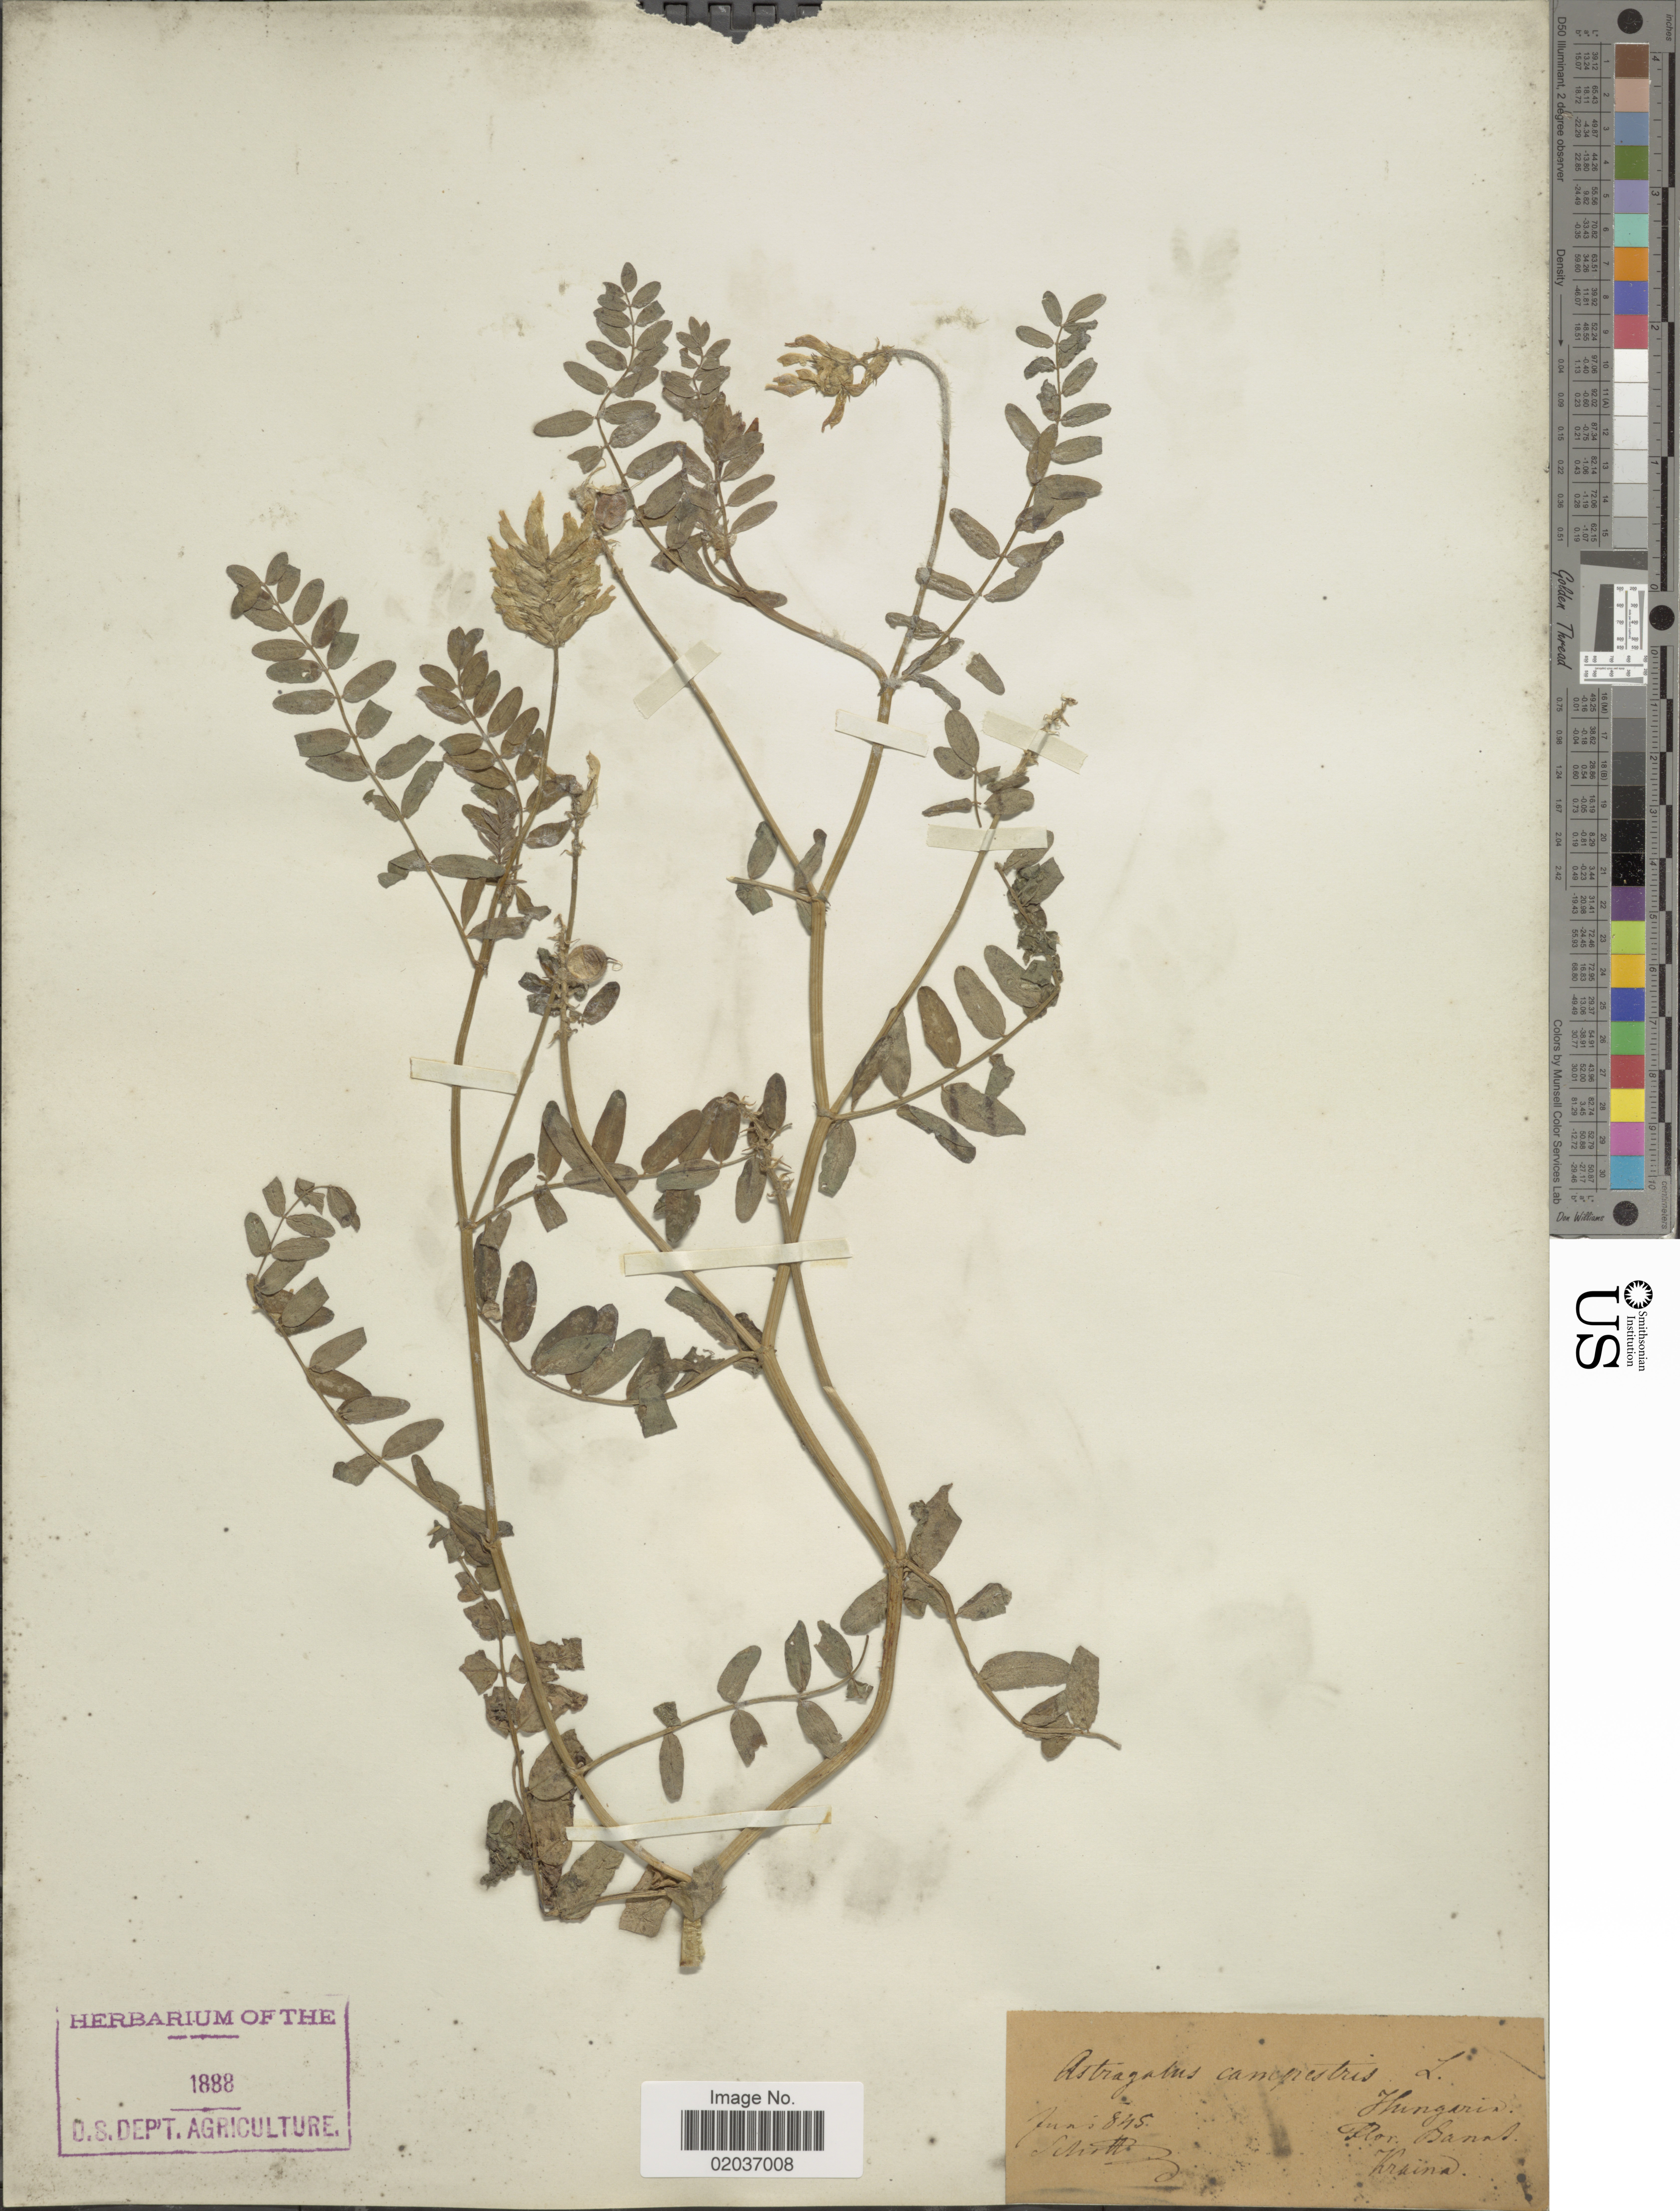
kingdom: Plantae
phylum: Tracheophyta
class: Magnoliopsida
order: Fabales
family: Fabaceae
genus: Astragalus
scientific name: Astragalus campestris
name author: L.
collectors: Schott, --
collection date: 1845-06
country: Serbia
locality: Hungaria. Flor. Banat, Kraina.